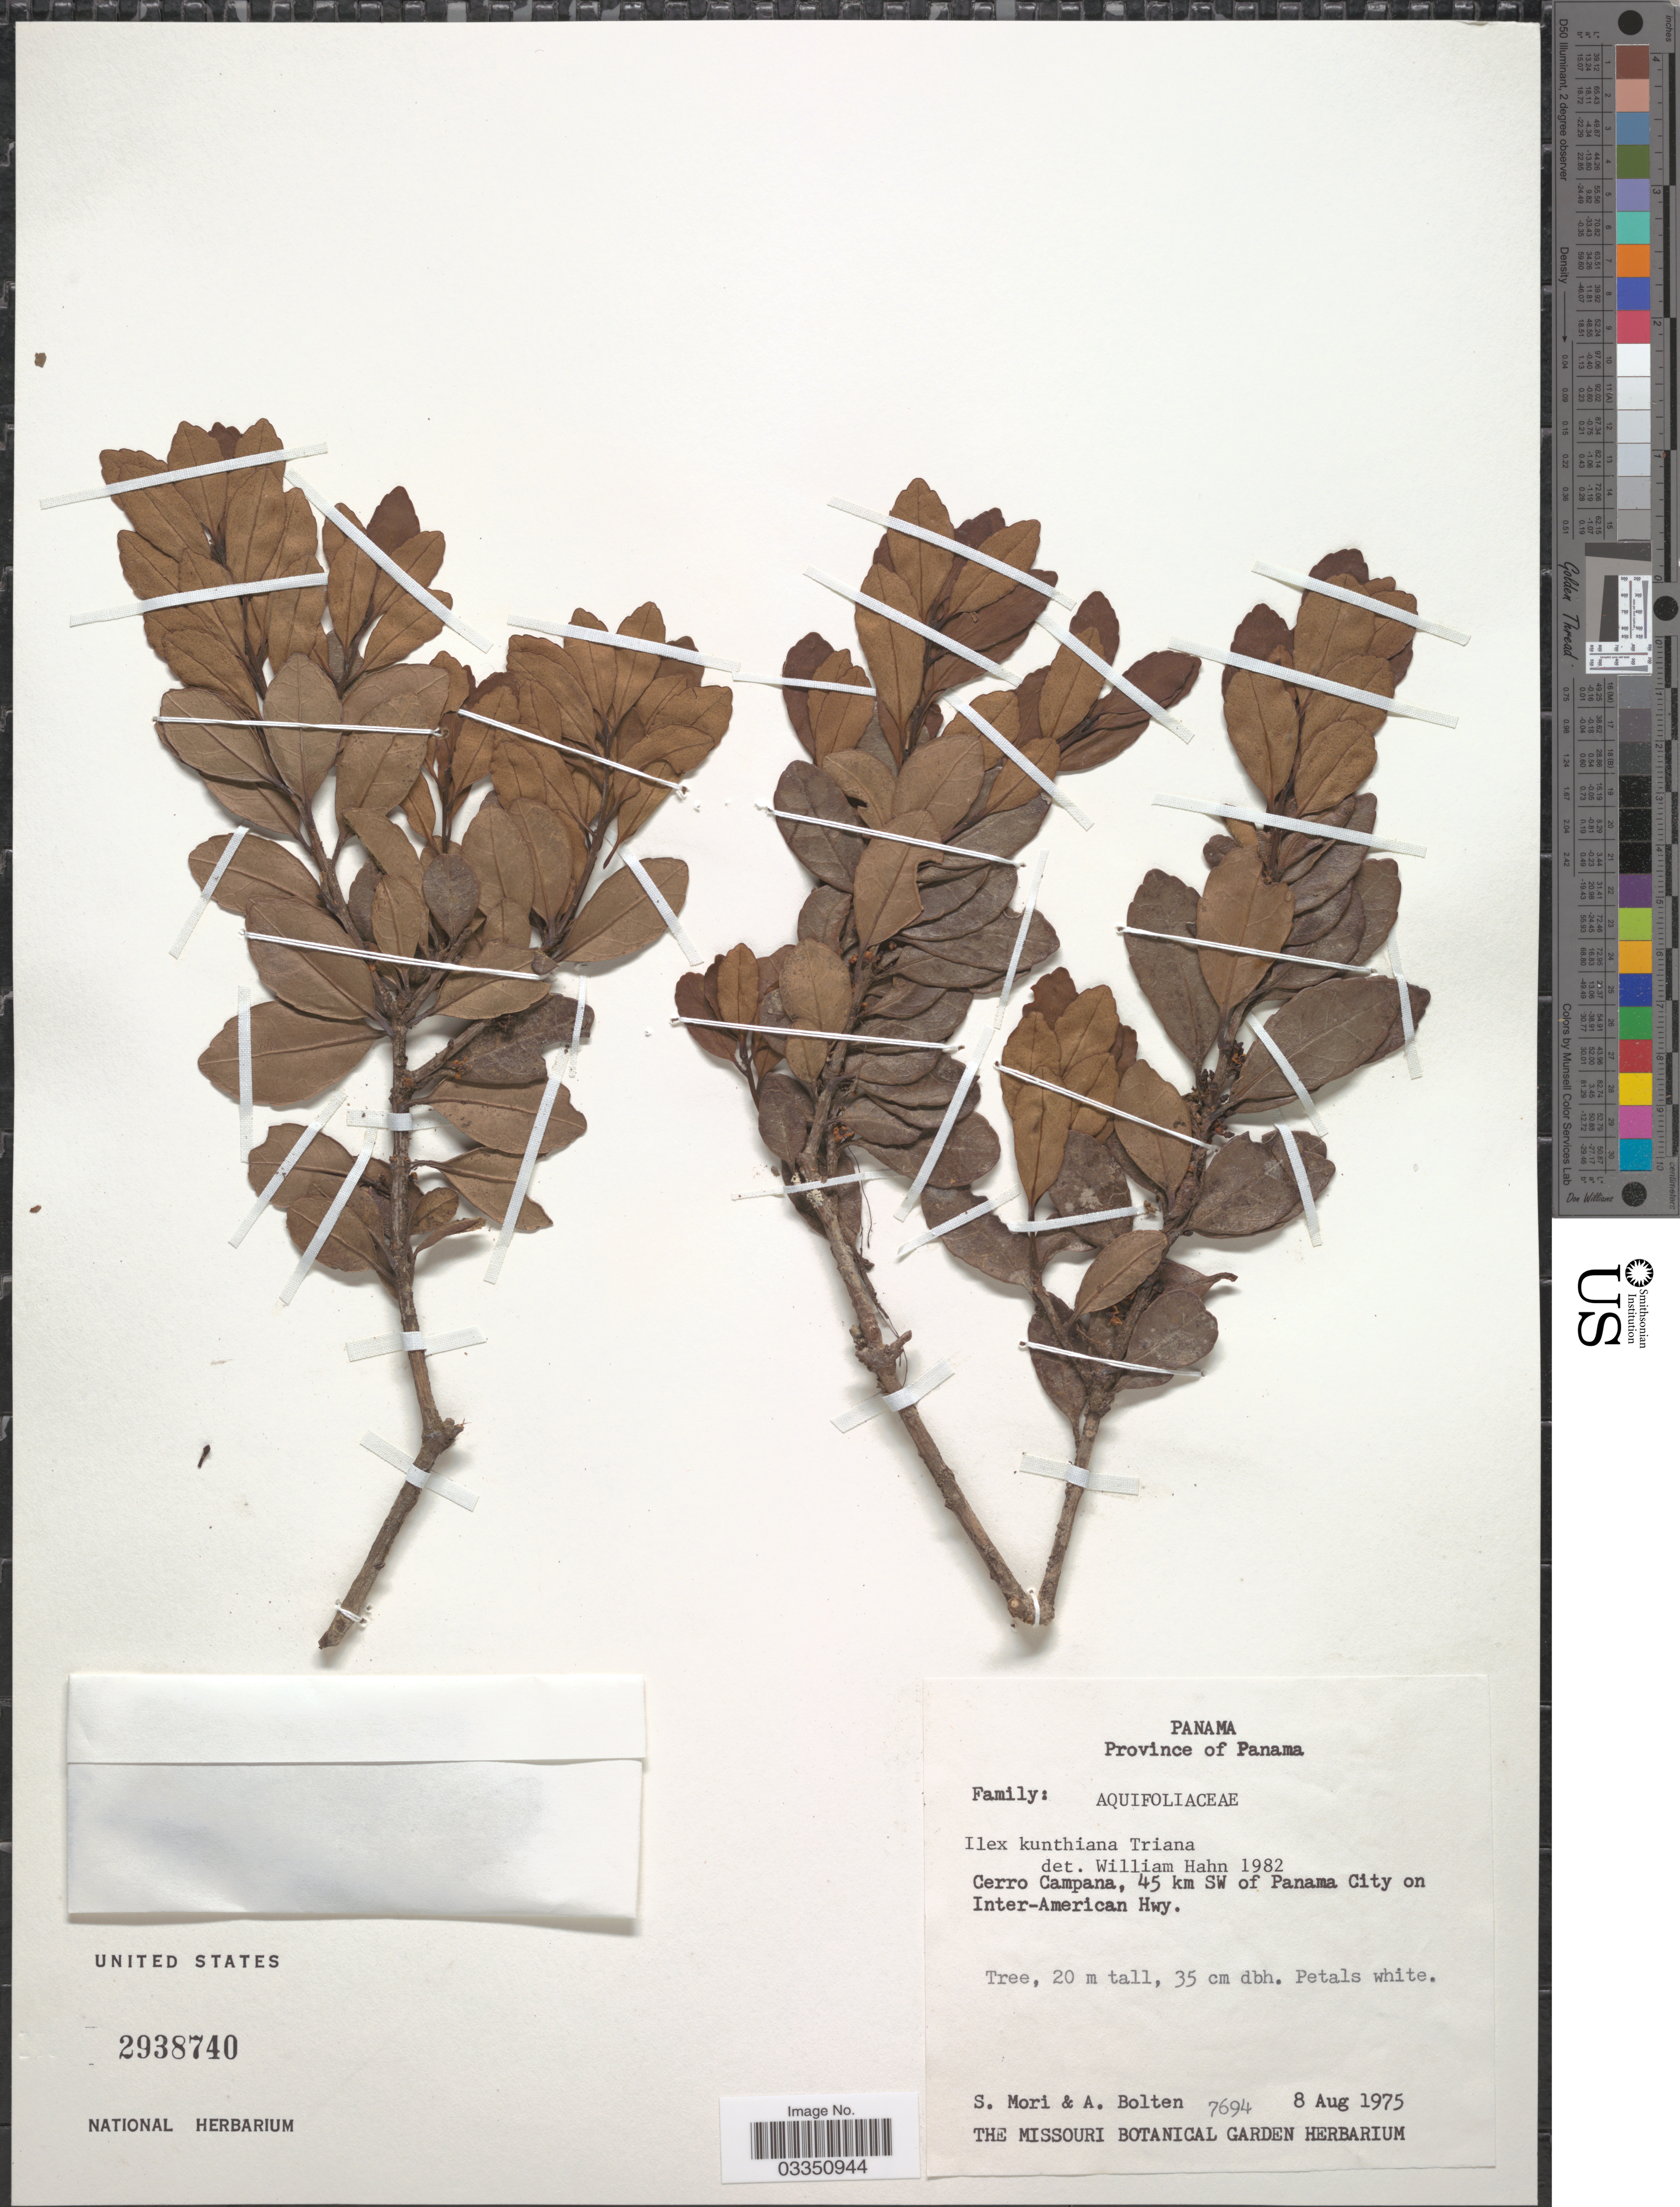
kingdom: Plantae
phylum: Tracheophyta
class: Magnoliopsida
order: Aquifoliales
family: Aquifoliaceae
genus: Ilex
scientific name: Ilex kunthiana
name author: Triana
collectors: S. Mori & A. Bolten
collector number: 7694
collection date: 1975-08-08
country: Panama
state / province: Panamá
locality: Cerro Campana, 45 km SW of Panama City on Inter-American Hwy.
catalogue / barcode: US 2938740